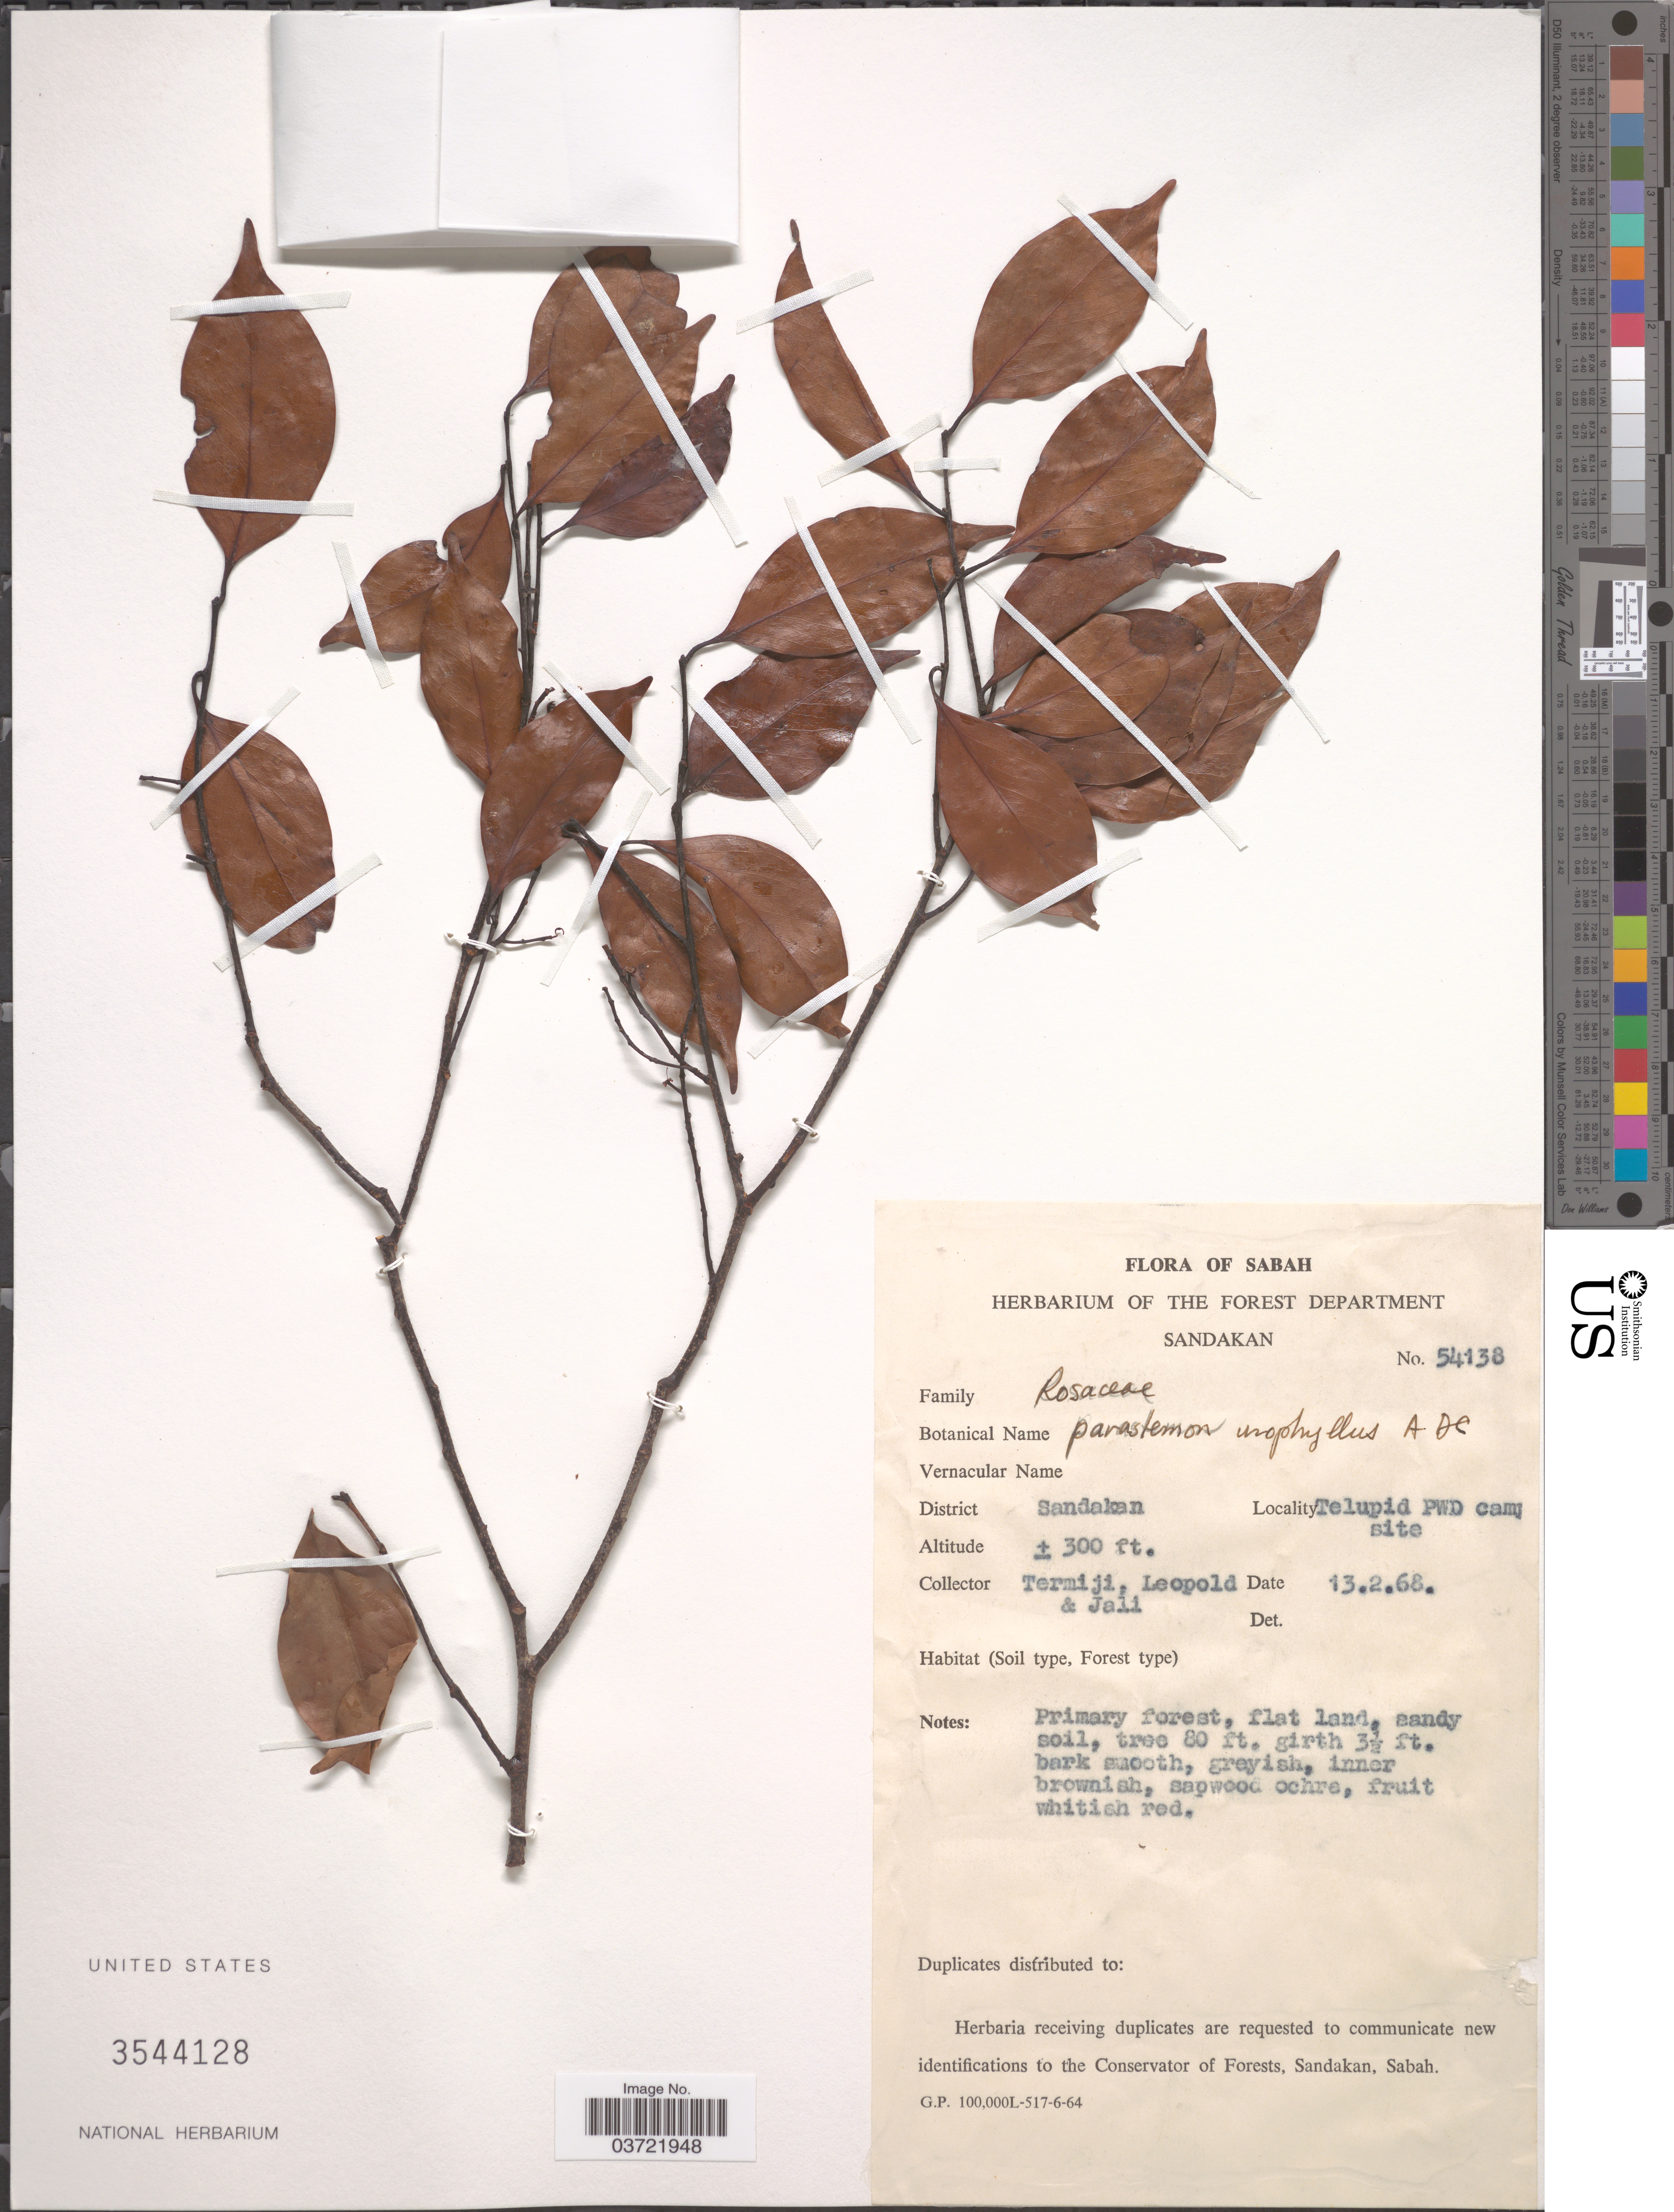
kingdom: Plantae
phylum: Tracheophyta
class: Magnoliopsida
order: Malpighiales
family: Chrysobalanaceae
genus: Parastemon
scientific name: Parastemon urophyllus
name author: (Wall. ex A. DC.) A. DC.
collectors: Termiji, -. Leopold & Jali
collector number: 54138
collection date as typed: Transcribed d/m/y: 13/2/68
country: Malaysia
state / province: Sabah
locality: District Sandakan. Telupid PWD cam [illegible text] site.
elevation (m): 91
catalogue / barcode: US 3544128